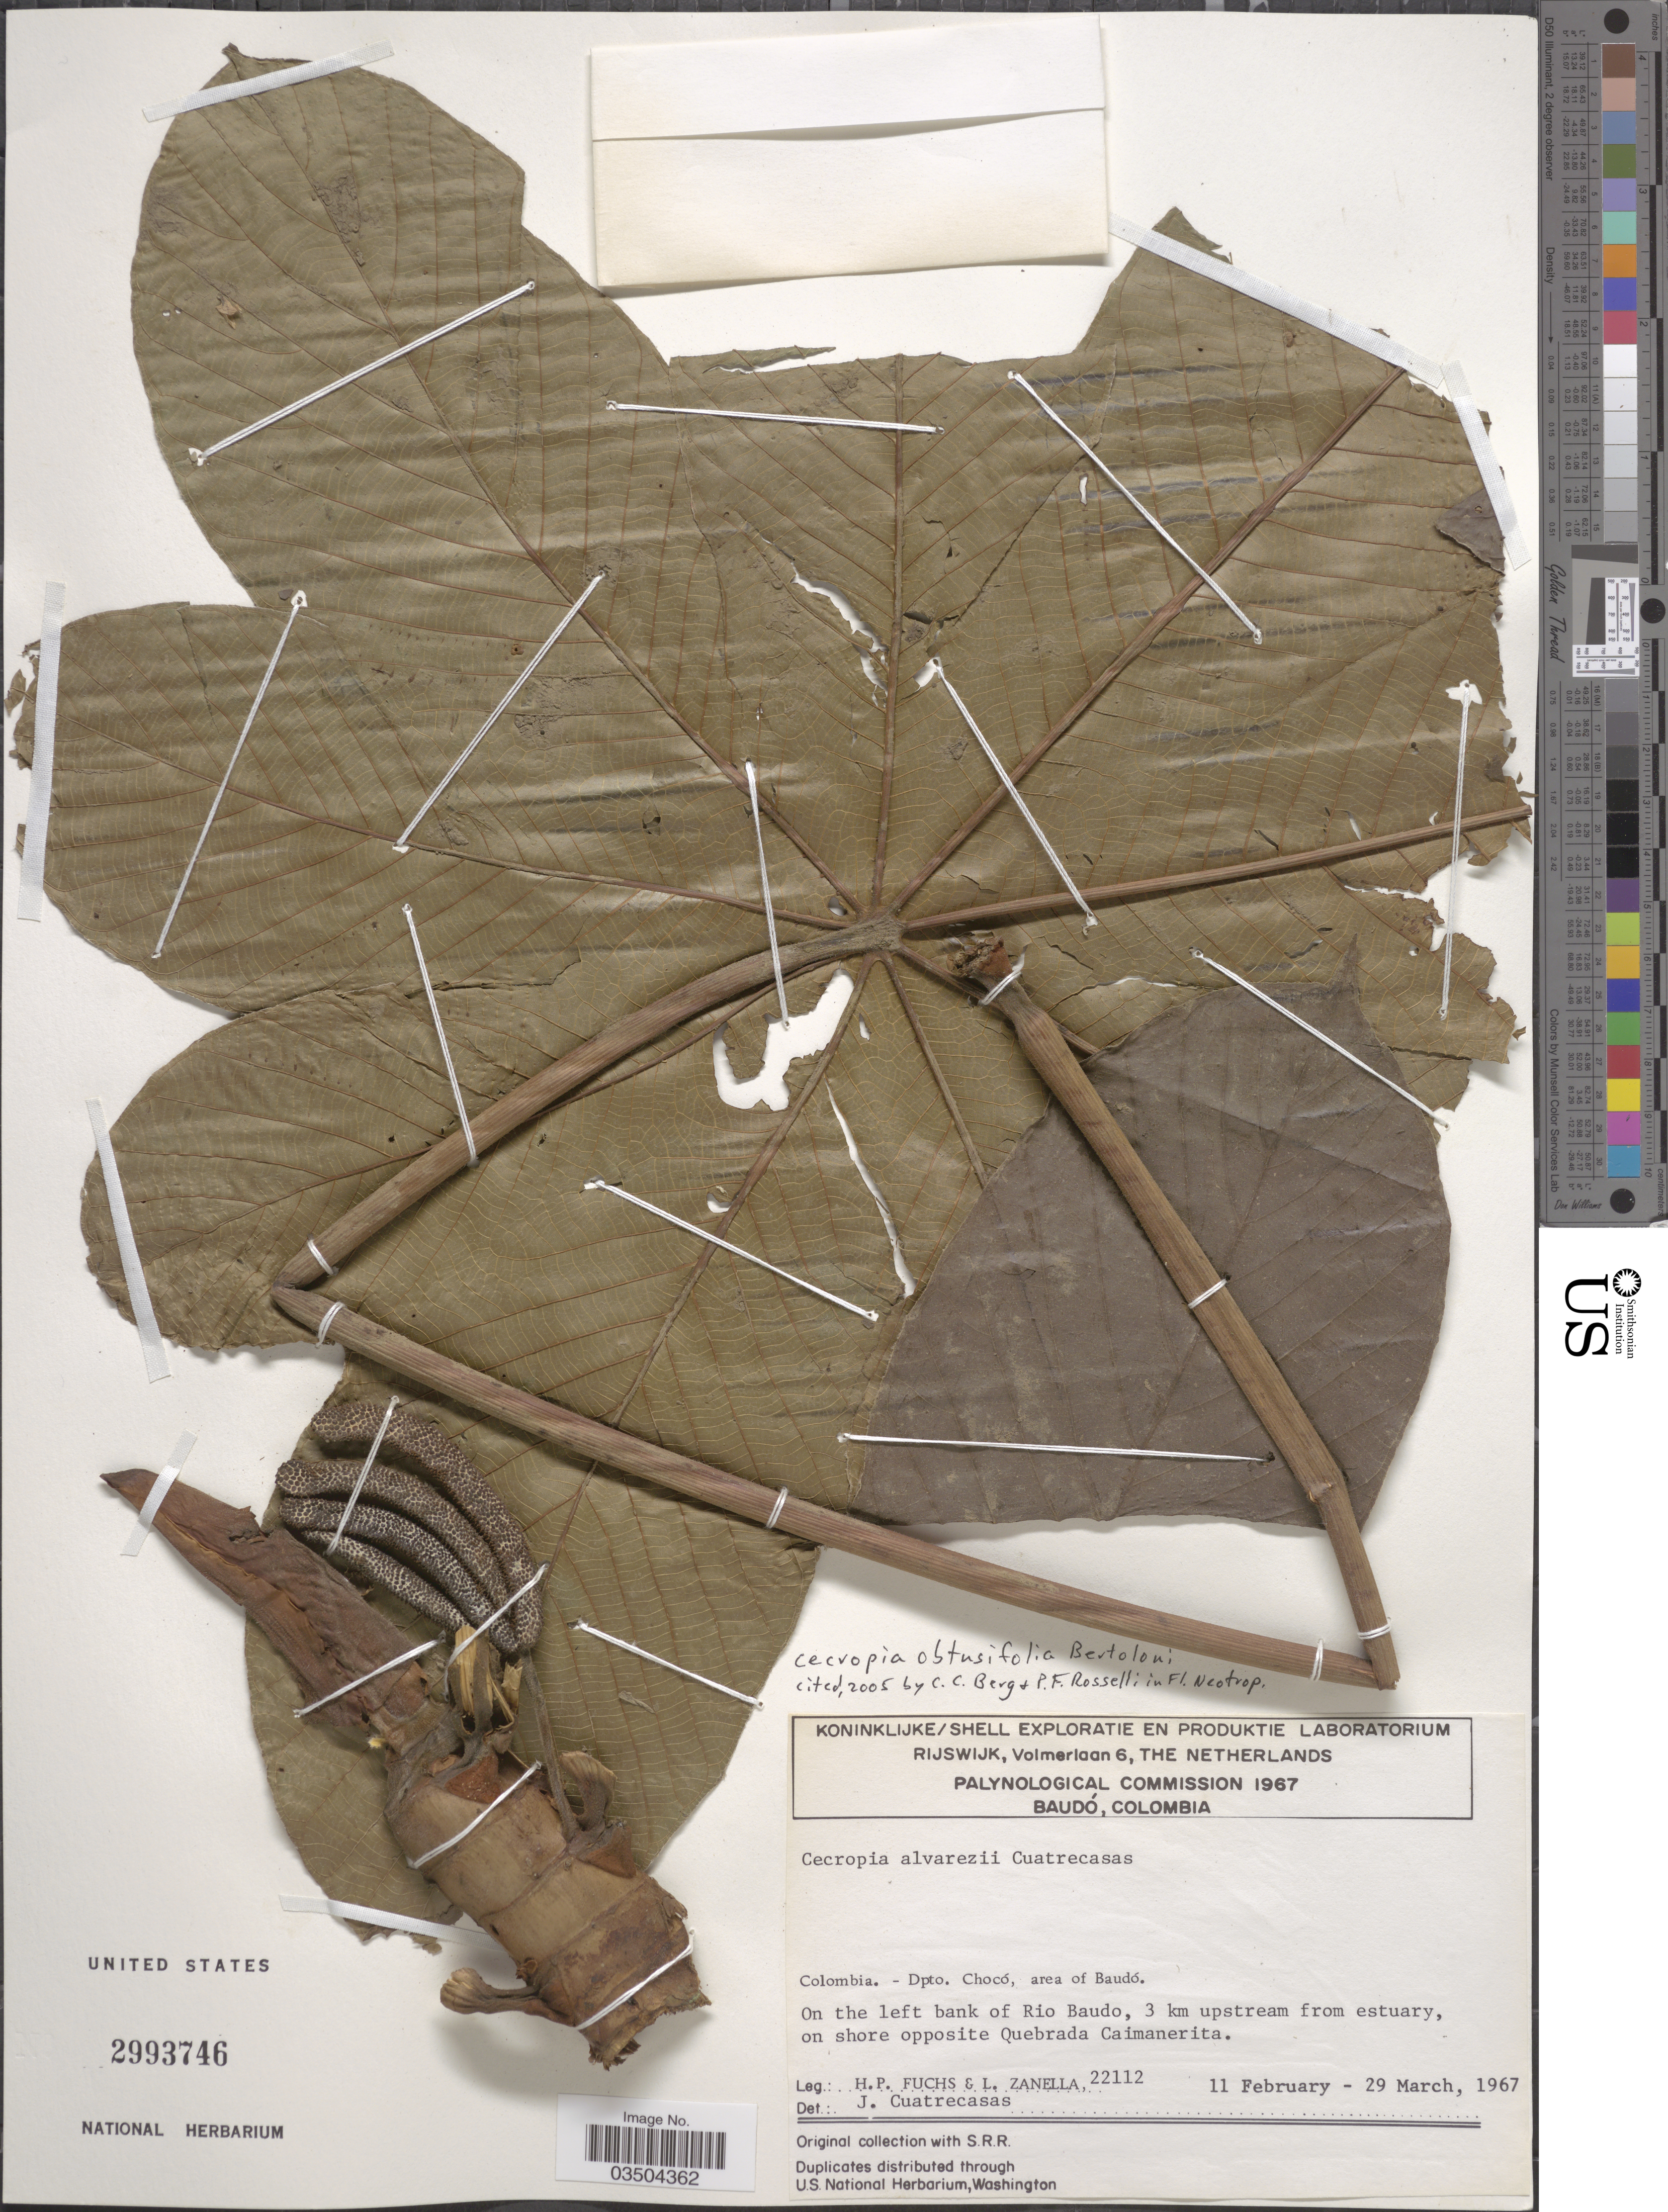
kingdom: Plantae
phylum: Tracheophyta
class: Magnoliopsida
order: Rosales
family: Urticaceae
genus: Cecropia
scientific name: Cecropia obtusifolia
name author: Bertol.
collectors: H. P. Fuchs & L. Zanella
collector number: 22112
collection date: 1967-02-11/1967-03-29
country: Colombia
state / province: Chocó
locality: Dpto. Chocó, area of Baudó. On the left bank of Rio Baudo, 3 km upstream from estuary, on shore opposite Quebrada Caimanerita.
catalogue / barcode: US 2993746